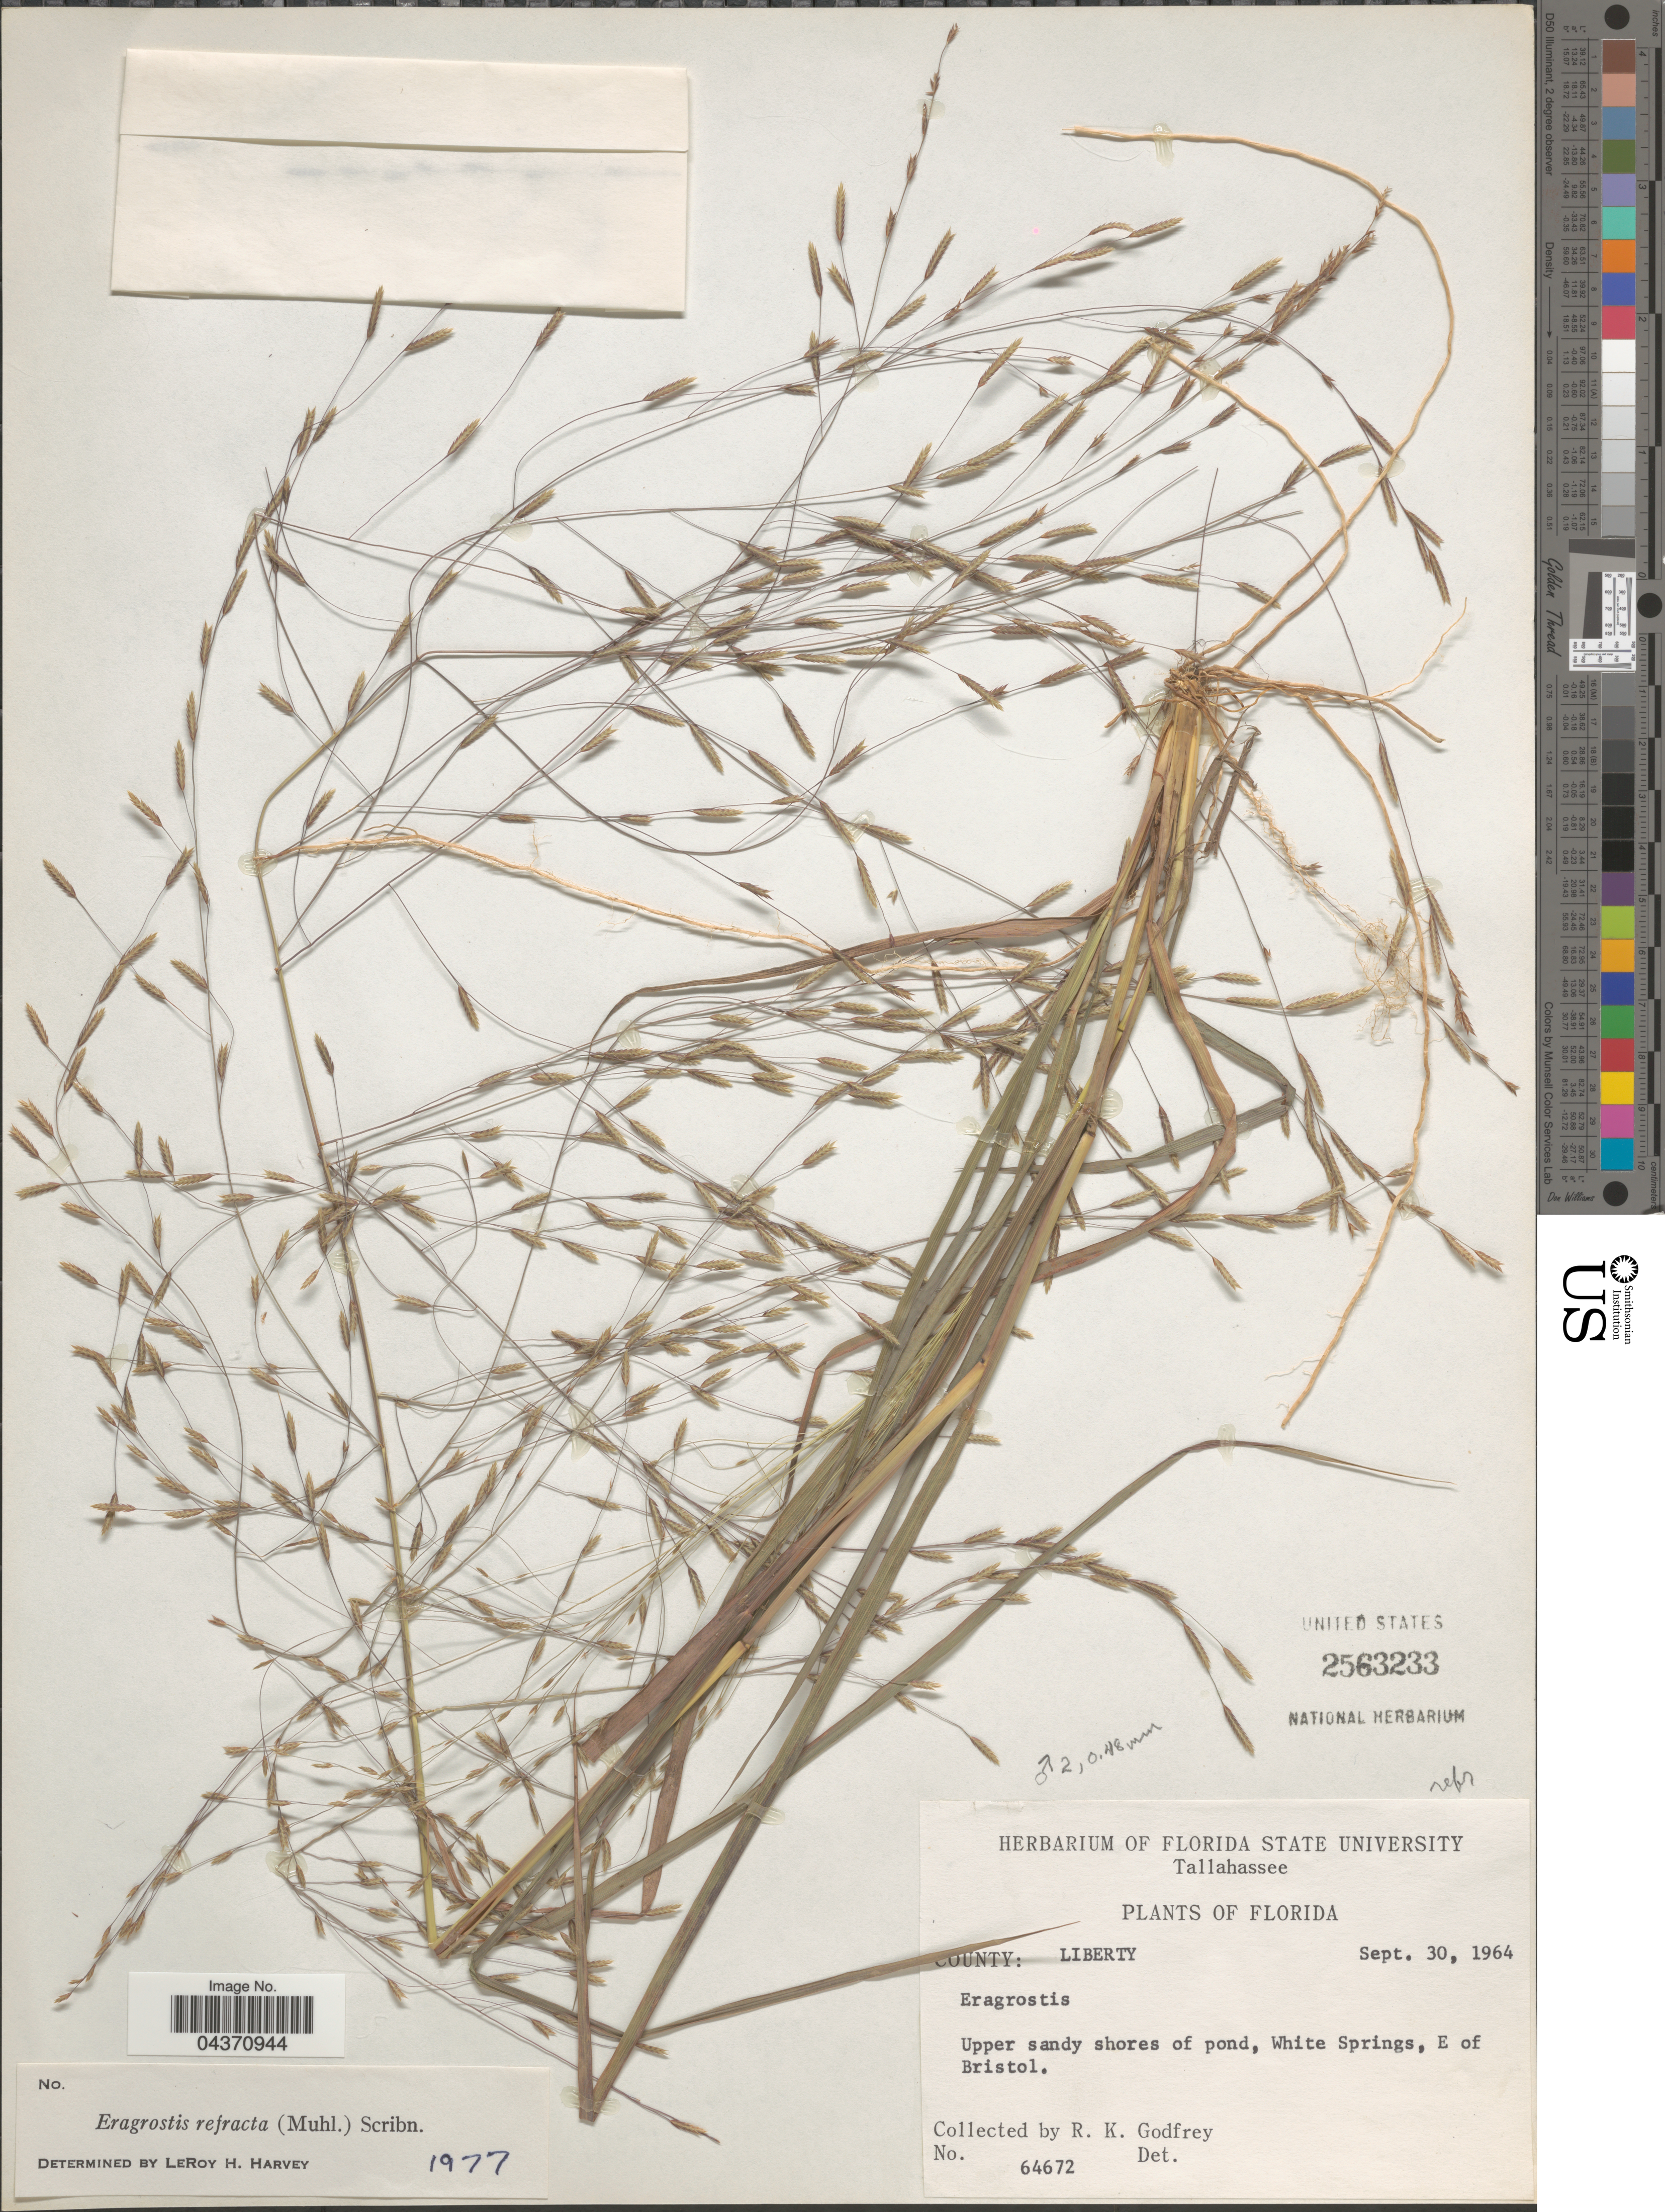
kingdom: Plantae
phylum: Tracheophyta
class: Liliopsida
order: Poales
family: Poaceae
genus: Eragrostis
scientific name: Eragrostis refracta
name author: (Muhl.) Scribn.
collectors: R. K. Godfrey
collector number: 64672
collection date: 1964-09-30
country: United States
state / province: Florida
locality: County: Liberty. Upper sandy shores of pond, White Springs, E of Bristol.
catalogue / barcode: US 2563233